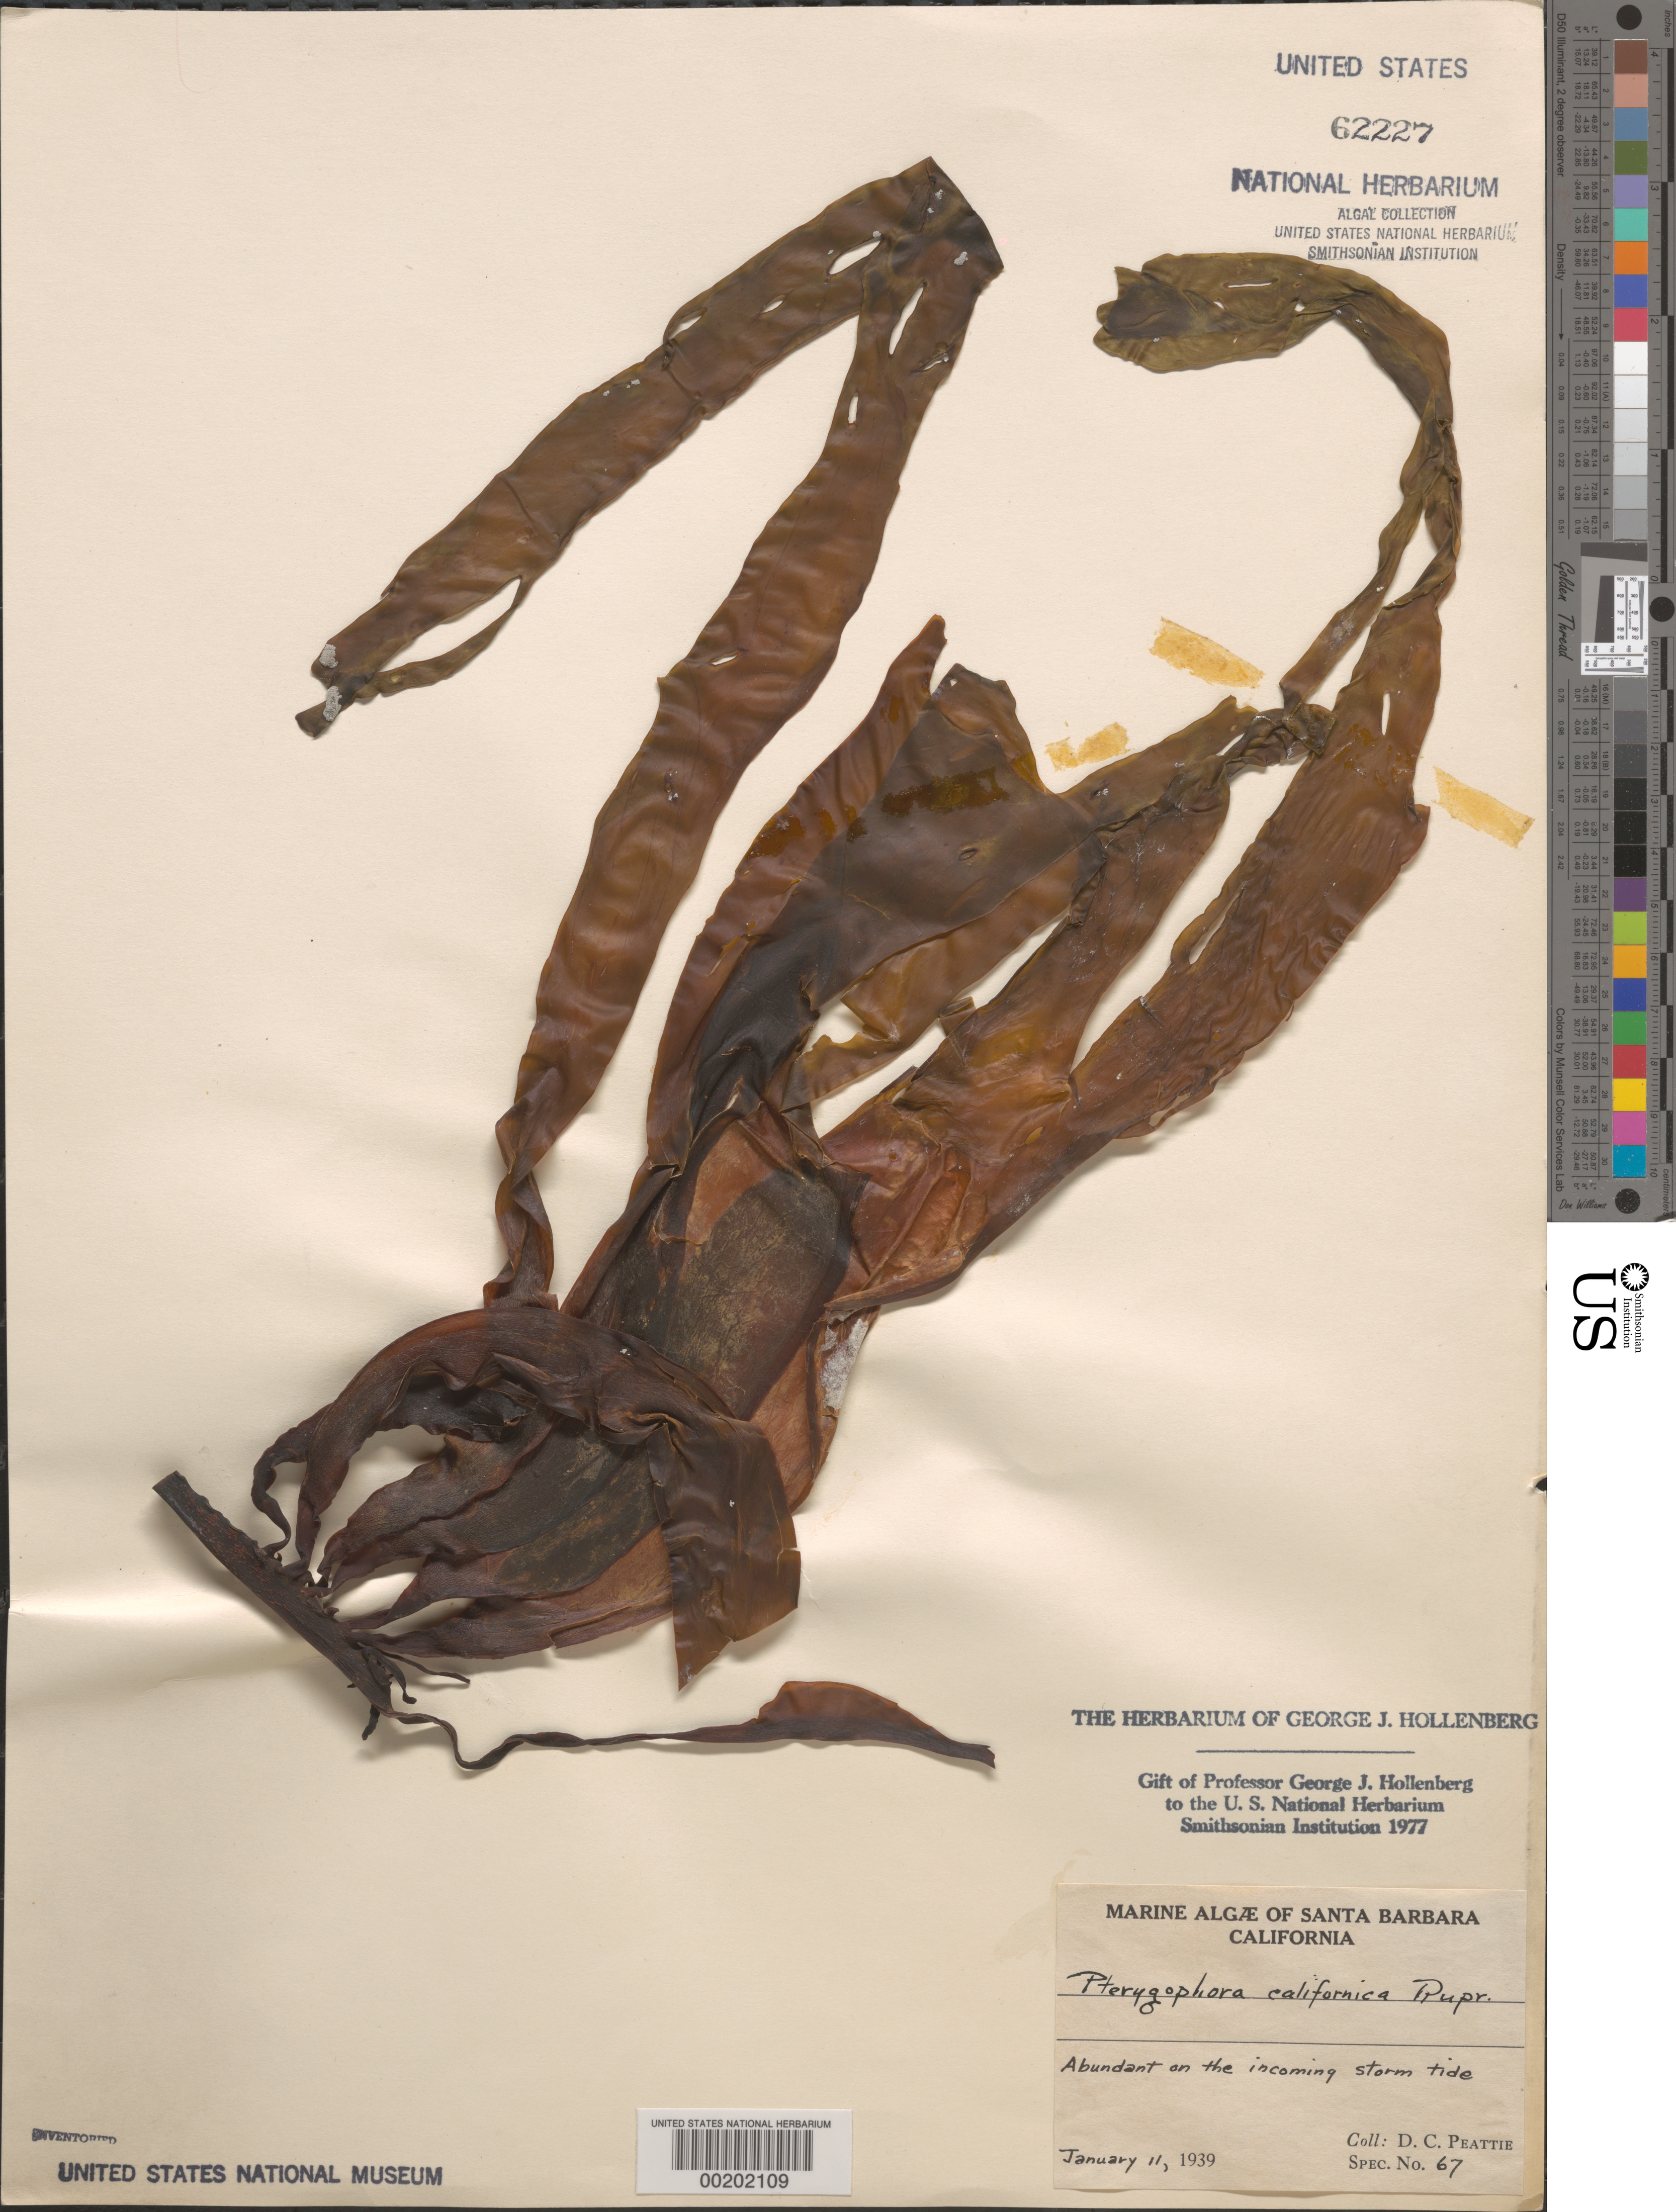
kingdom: Chromista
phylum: Ochrophyta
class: Phaeophyceae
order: Laminariales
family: Alariaceae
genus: Pterygophora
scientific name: Pterygophora californica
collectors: D. Peattie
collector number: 67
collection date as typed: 11 Jan 1939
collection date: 1939-01-11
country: United States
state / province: California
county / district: Santa Barbara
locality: Santa Barbara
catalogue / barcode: US 62227